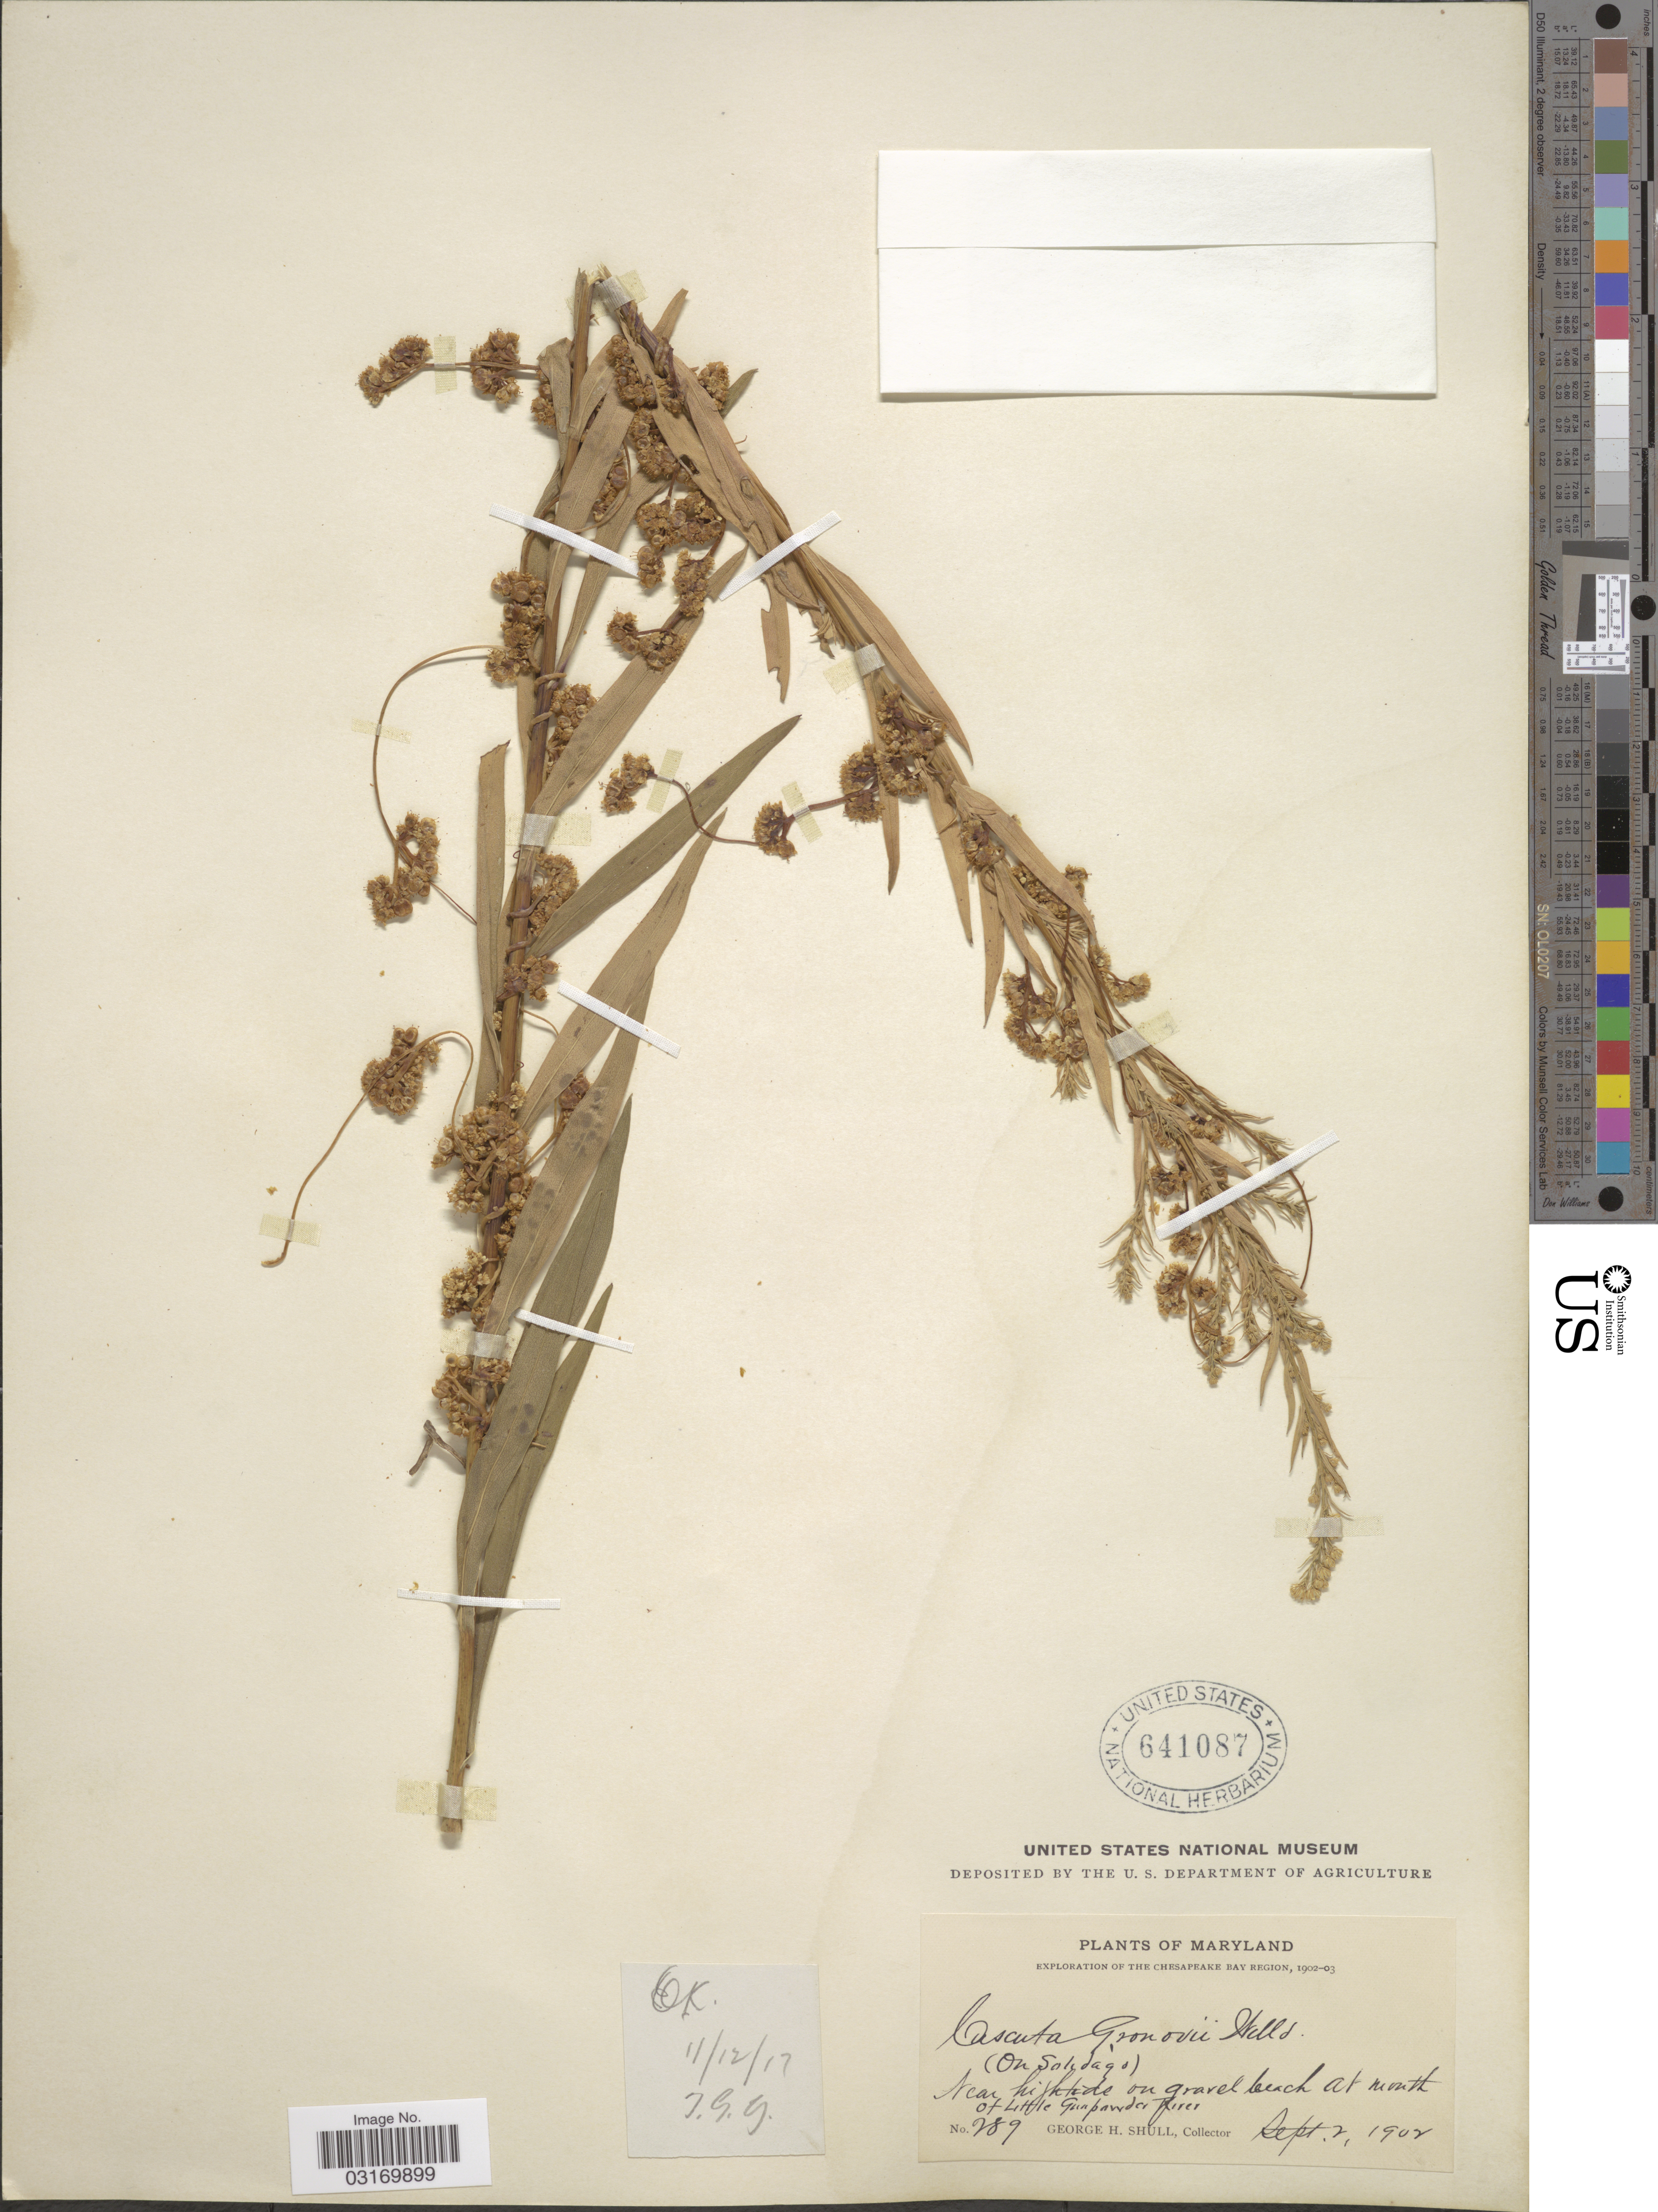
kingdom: Plantae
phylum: Tracheophyta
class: Magnoliopsida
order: Solanales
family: Convolvulaceae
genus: Cuscuta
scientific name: Cuscuta gronovii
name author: Willd. ex Schult.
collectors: G. H. Shull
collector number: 289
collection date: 1902-09-02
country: United States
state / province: Maryland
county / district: Baltimore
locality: The Chesapeake Bay Region. Near hightide on gravel beach at mouth of Little Gunpowder River.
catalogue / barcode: US 641087